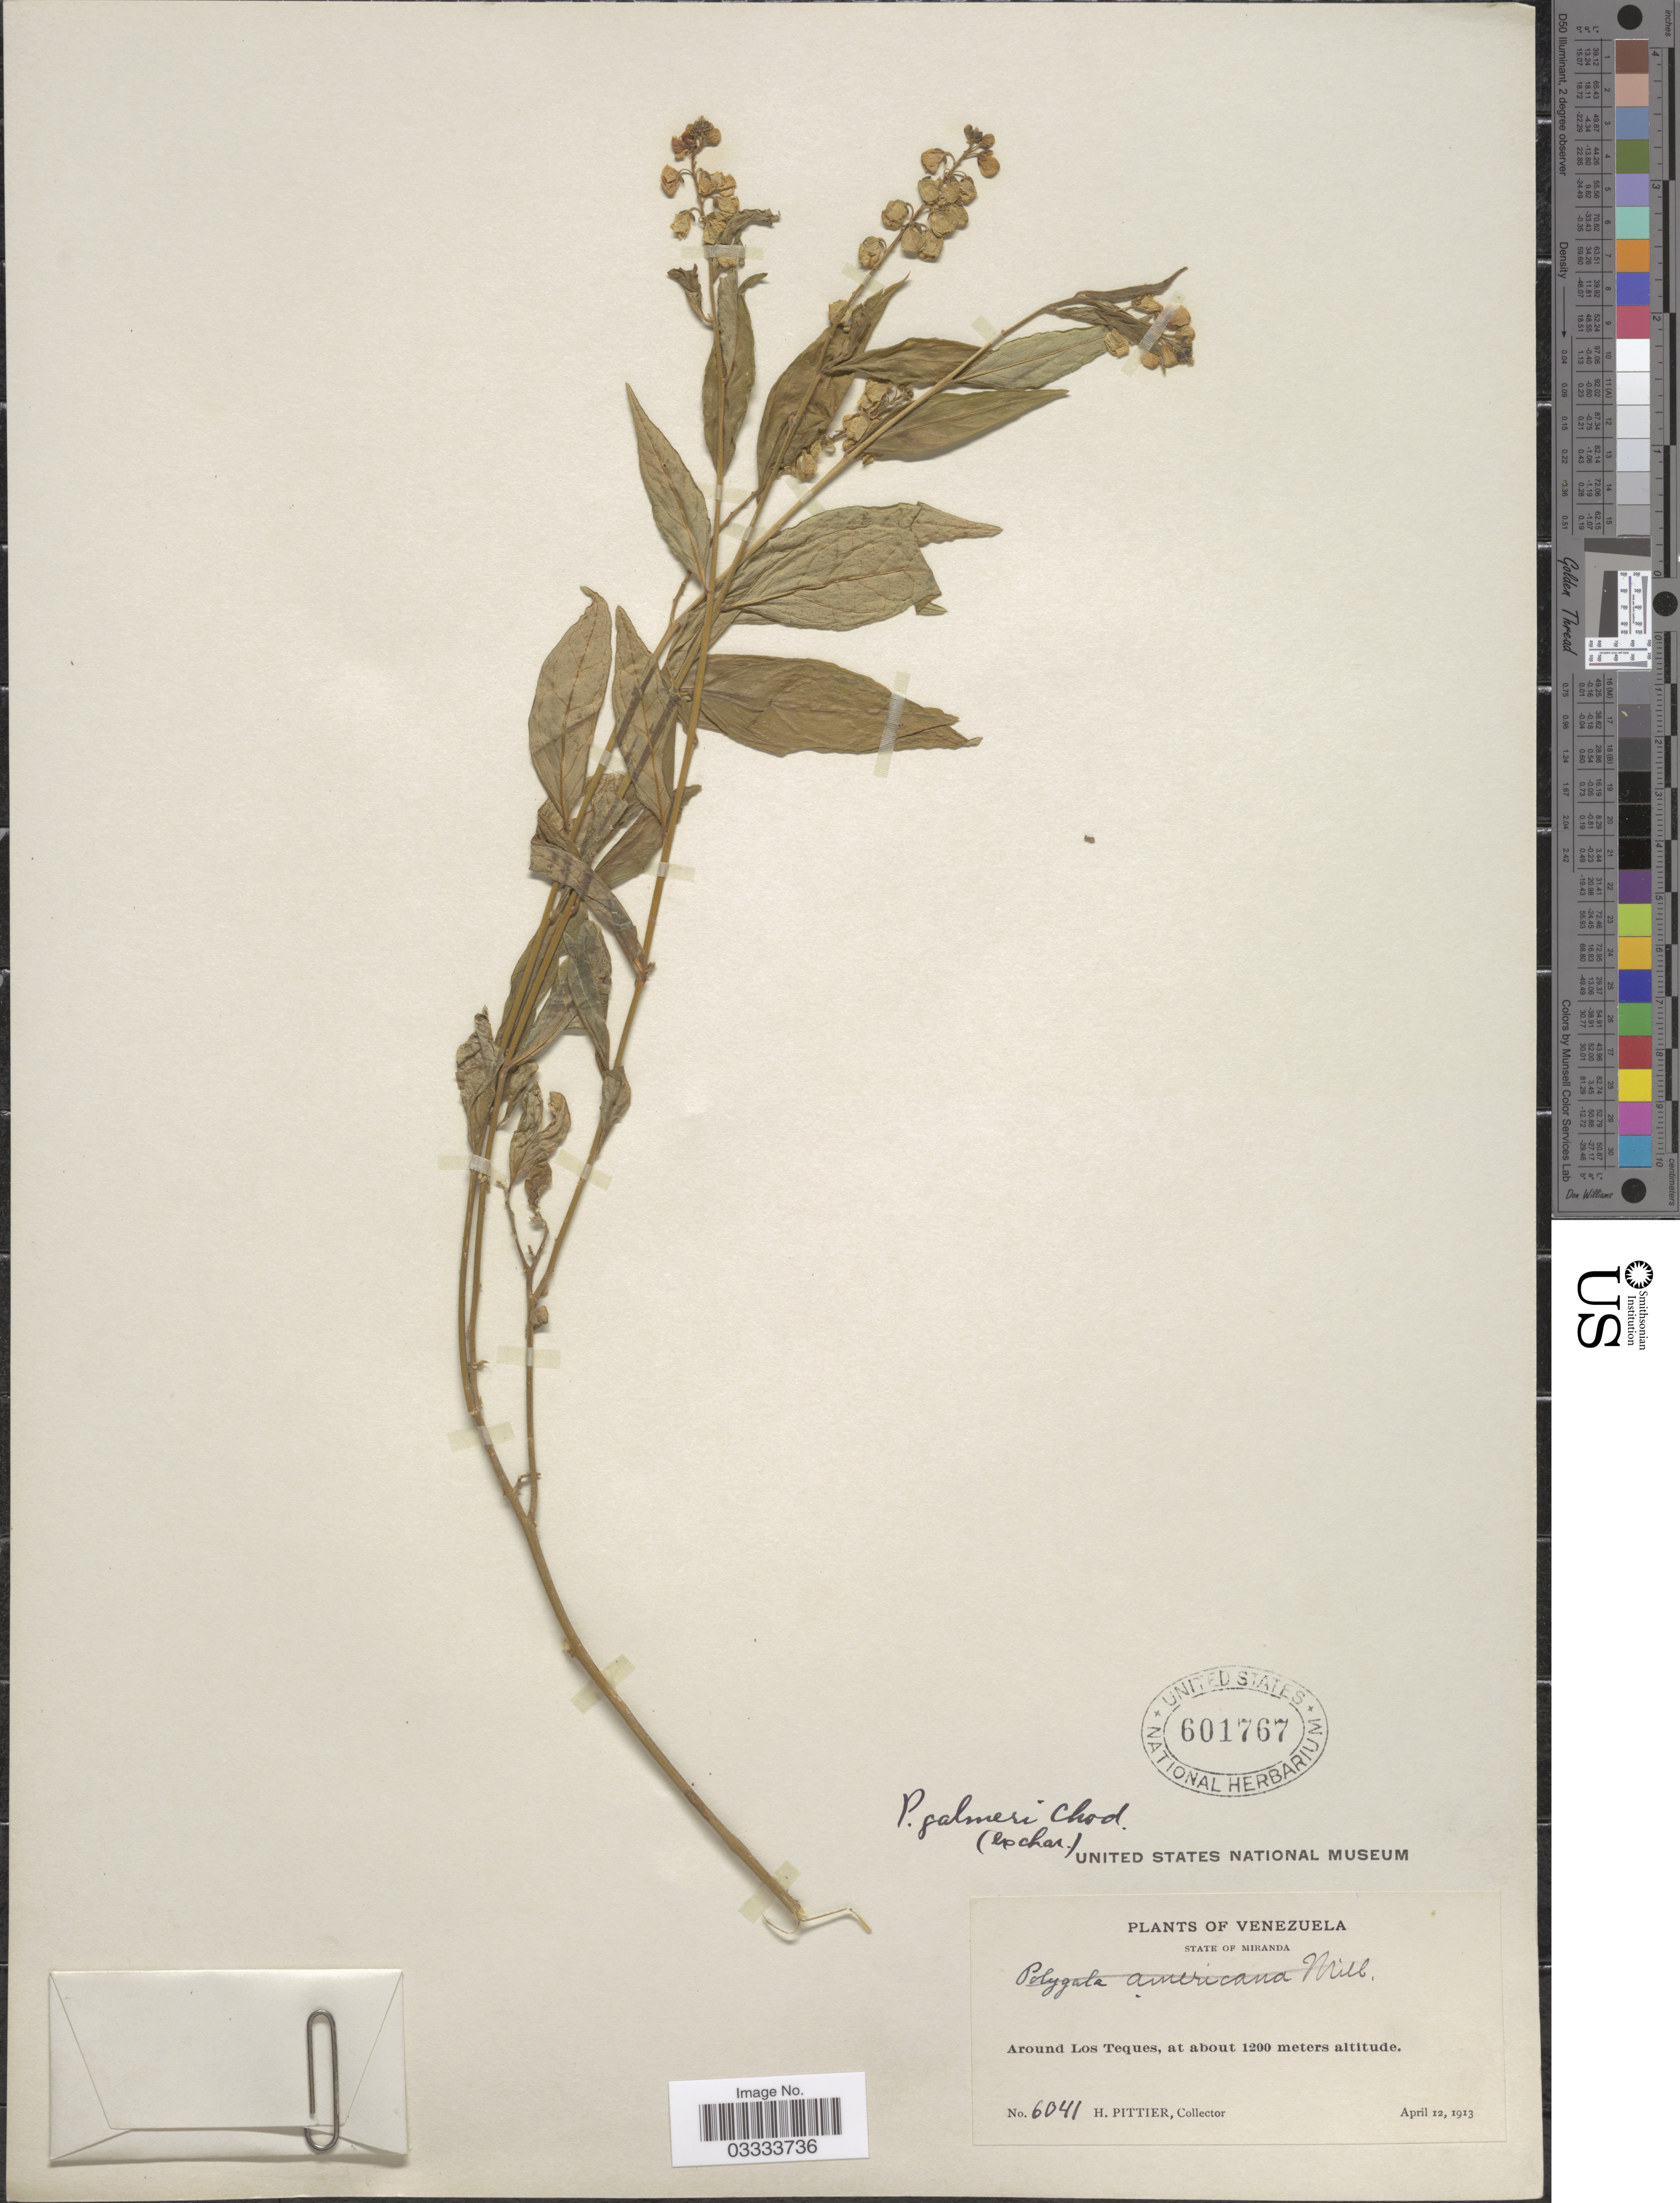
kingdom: Plantae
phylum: Tracheophyta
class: Magnoliopsida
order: Fabales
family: Polygalaceae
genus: Asemeia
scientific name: Asemeia galmeri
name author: (Chodat) J.F.B. Pastore & J.R. Abbott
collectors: H. F. Pittier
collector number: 6041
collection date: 1913-04-12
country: Venezuela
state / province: Miranda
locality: Around Los Teques.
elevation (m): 1200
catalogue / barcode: US 601767